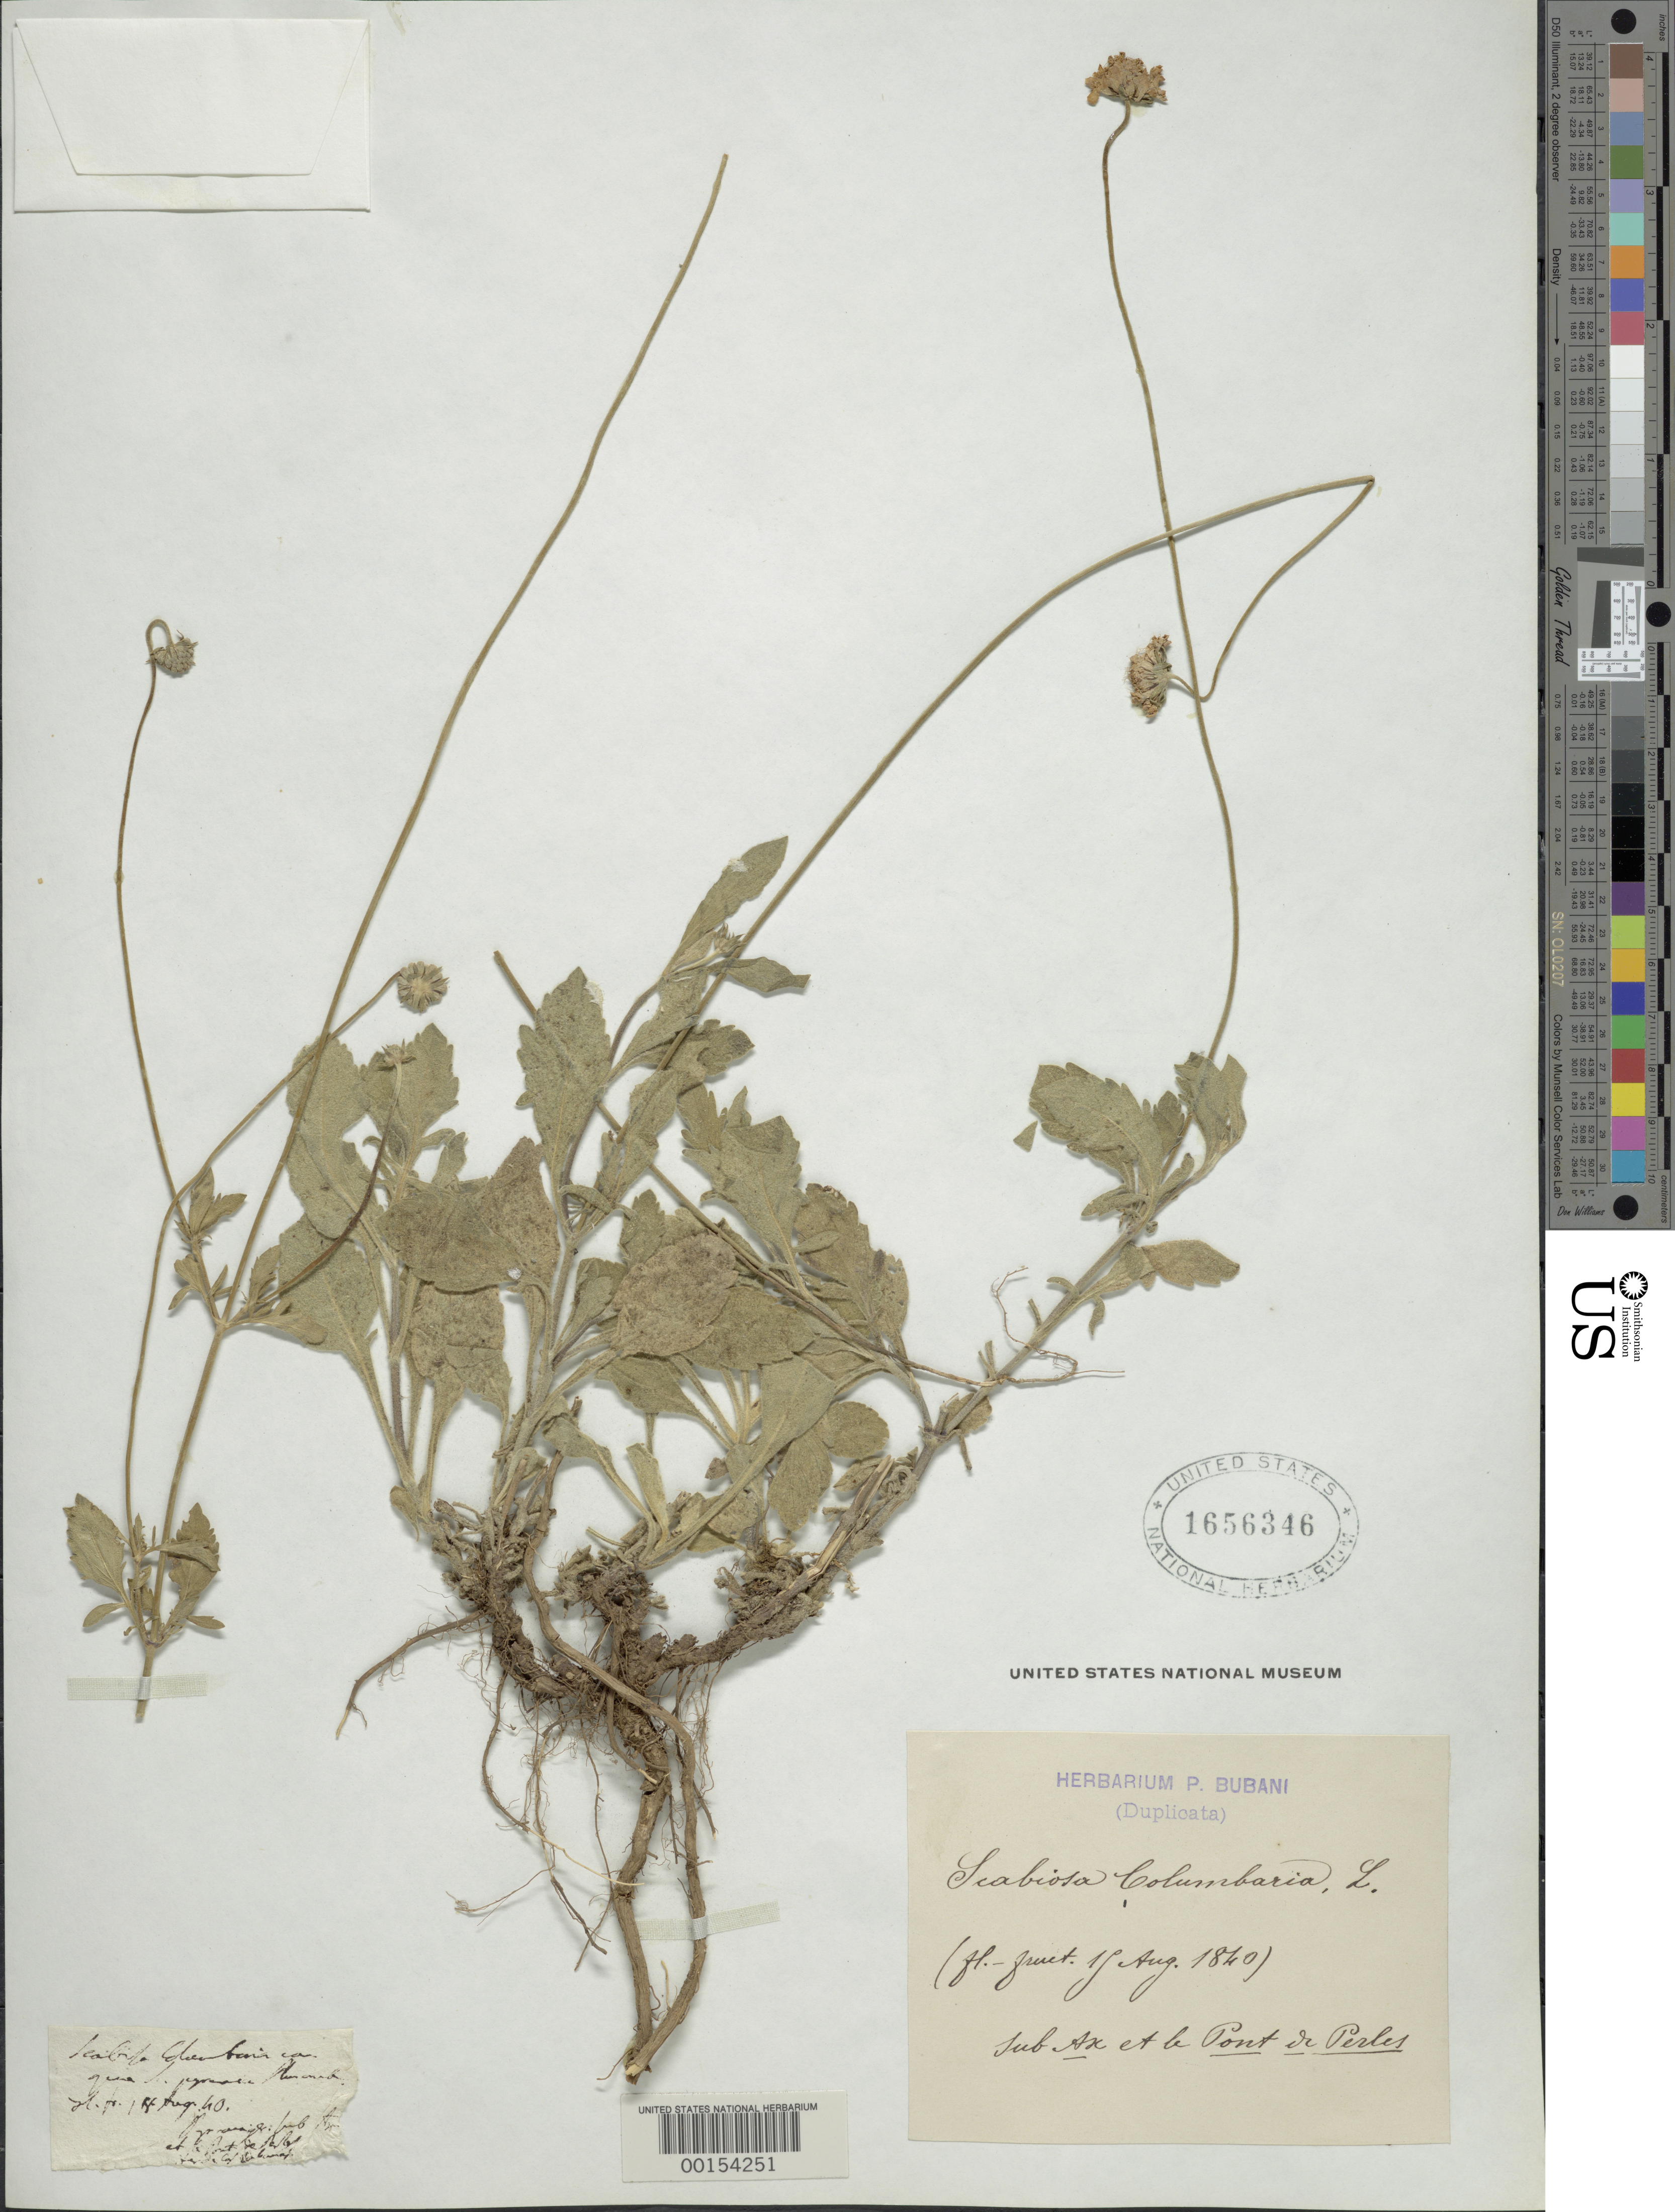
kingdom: Plantae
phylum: Tracheophyta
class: Magnoliopsida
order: Dipsacales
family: Caprifoliaceae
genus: Scabiosa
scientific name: Scabiosa columbaria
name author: L.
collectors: P. Bubani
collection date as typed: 17 Aug 1840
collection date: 1840-08-17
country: France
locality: Pyrenees, Pont de Perles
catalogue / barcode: US 1656346